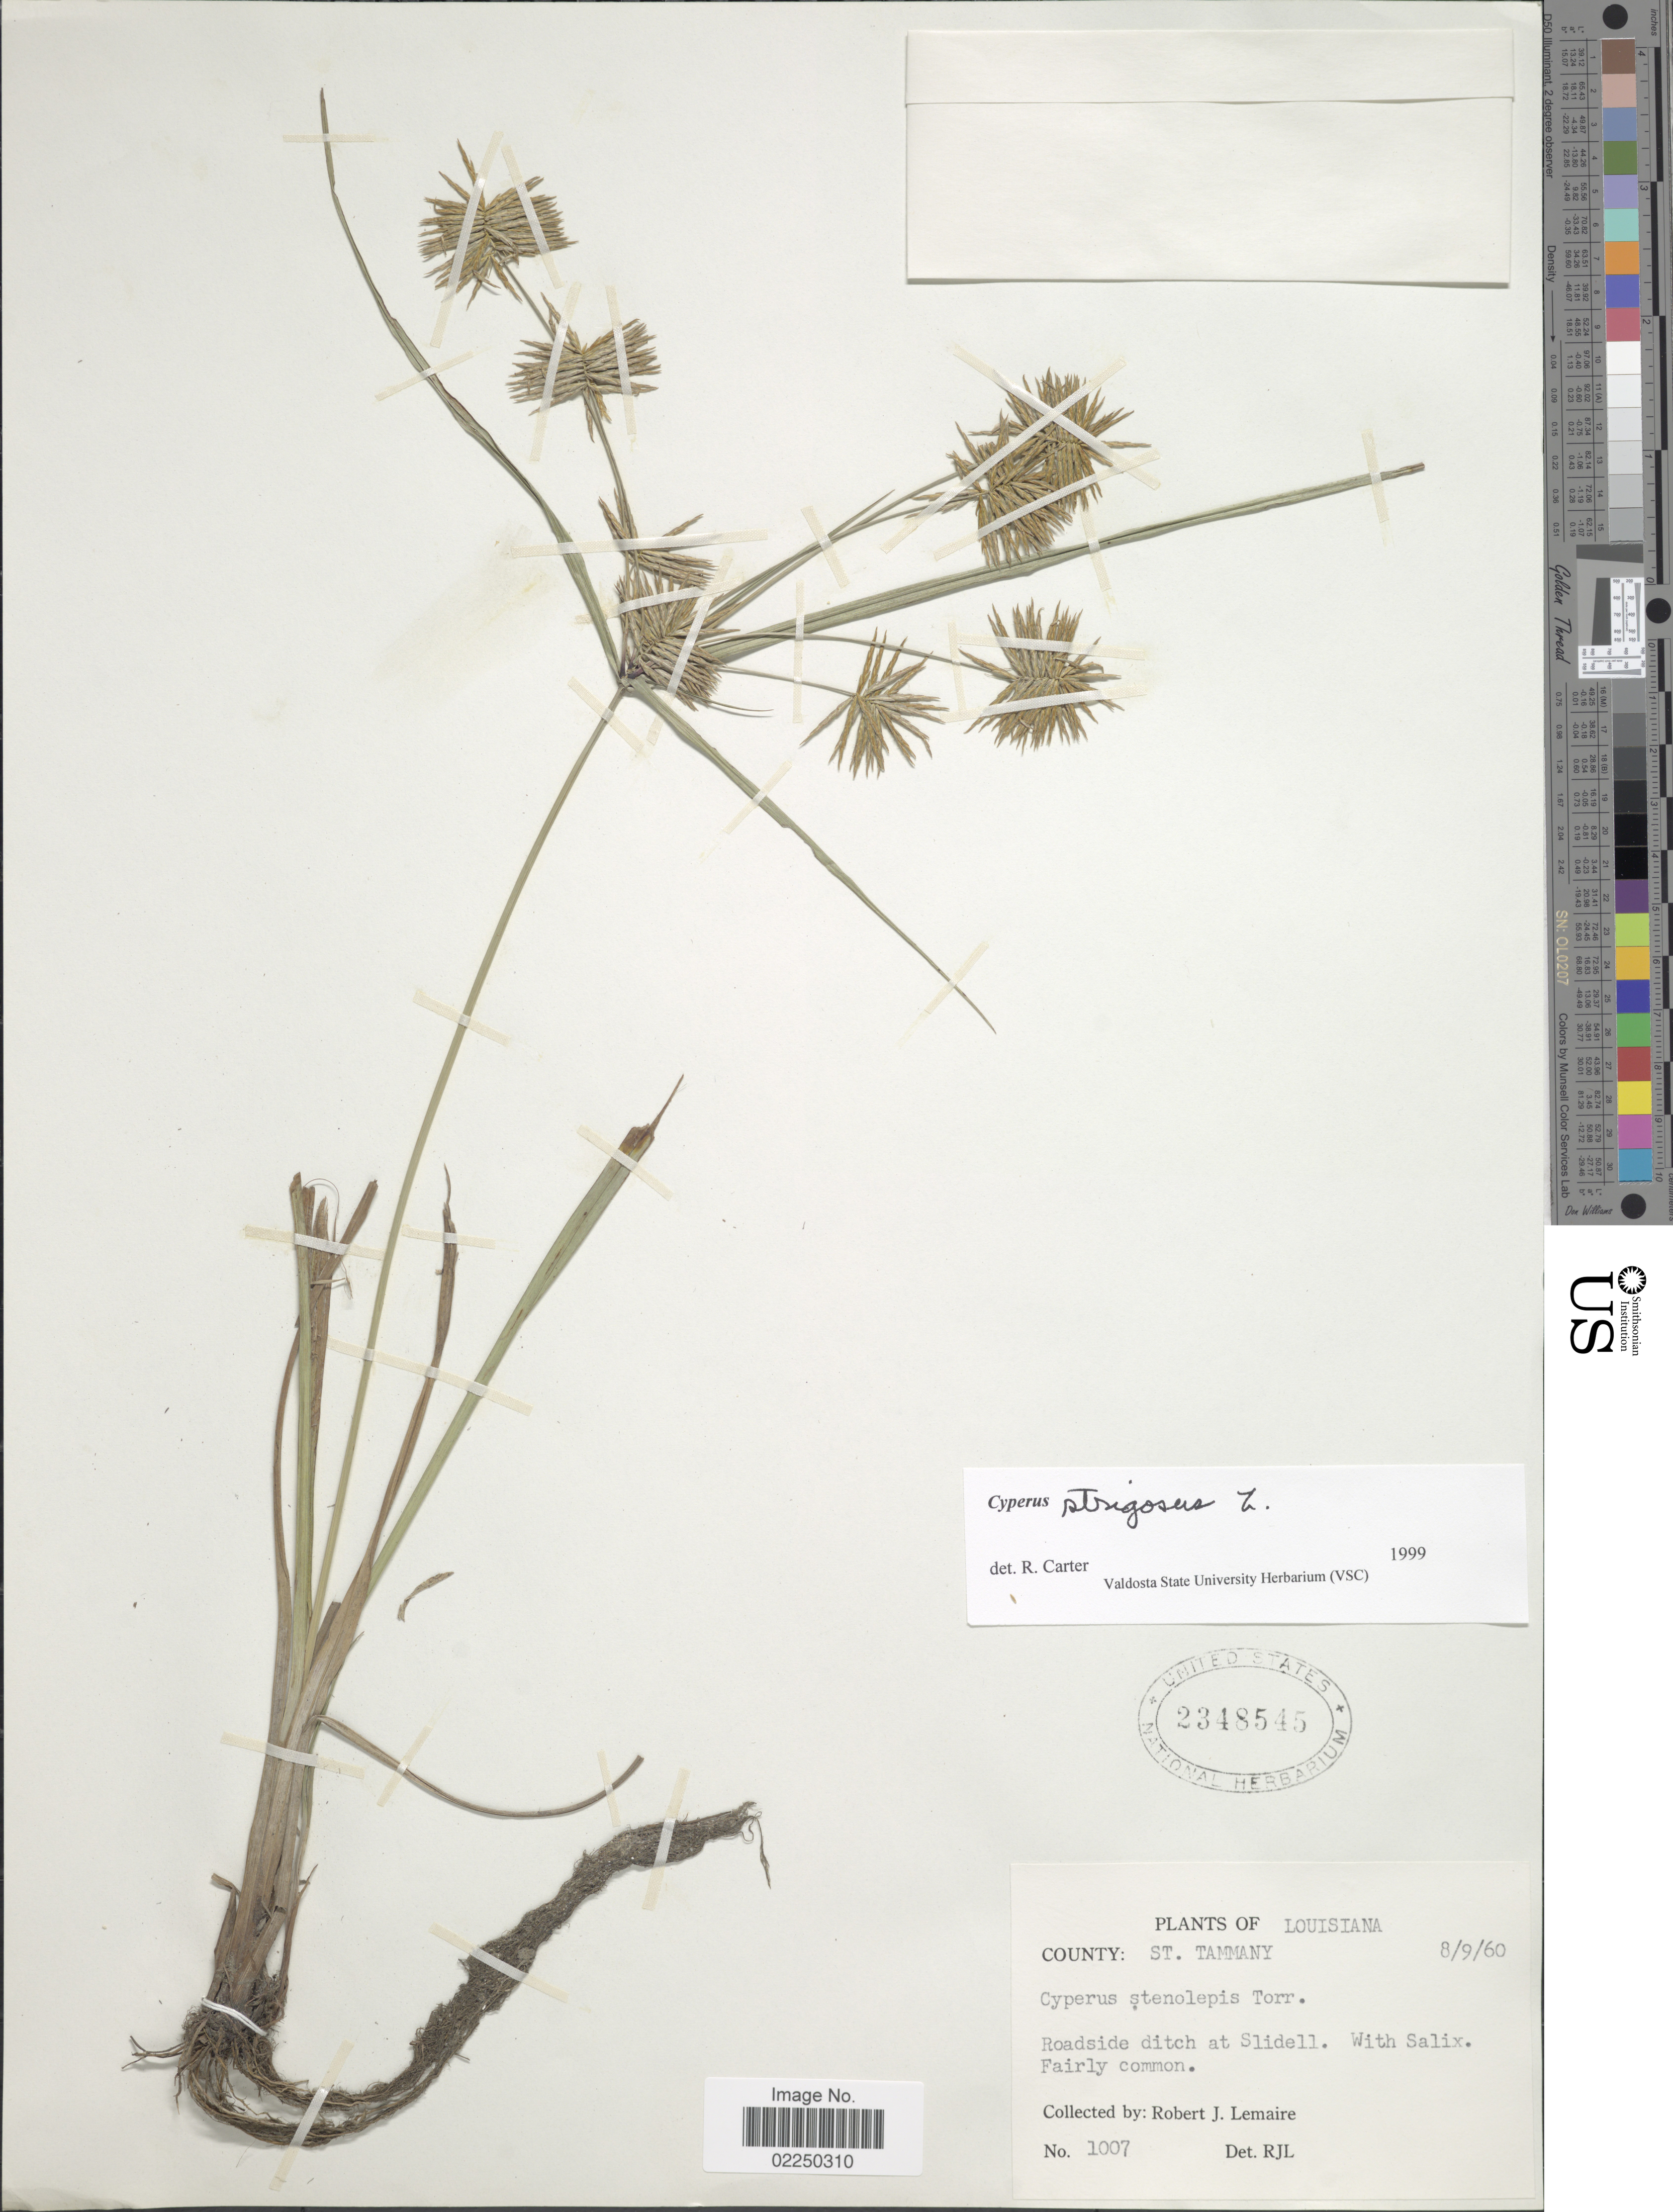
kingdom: Plantae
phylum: Tracheophyta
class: Liliopsida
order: Poales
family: Cyperaceae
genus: Cyperus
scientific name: Cyperus strigosus L.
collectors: R. J. Lemaire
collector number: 1007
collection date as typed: Transcribed d/m/y: 9/8/60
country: United States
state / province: Louisiana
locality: County: St. Tammany, roadside ditch at Slidell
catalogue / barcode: US 2348545